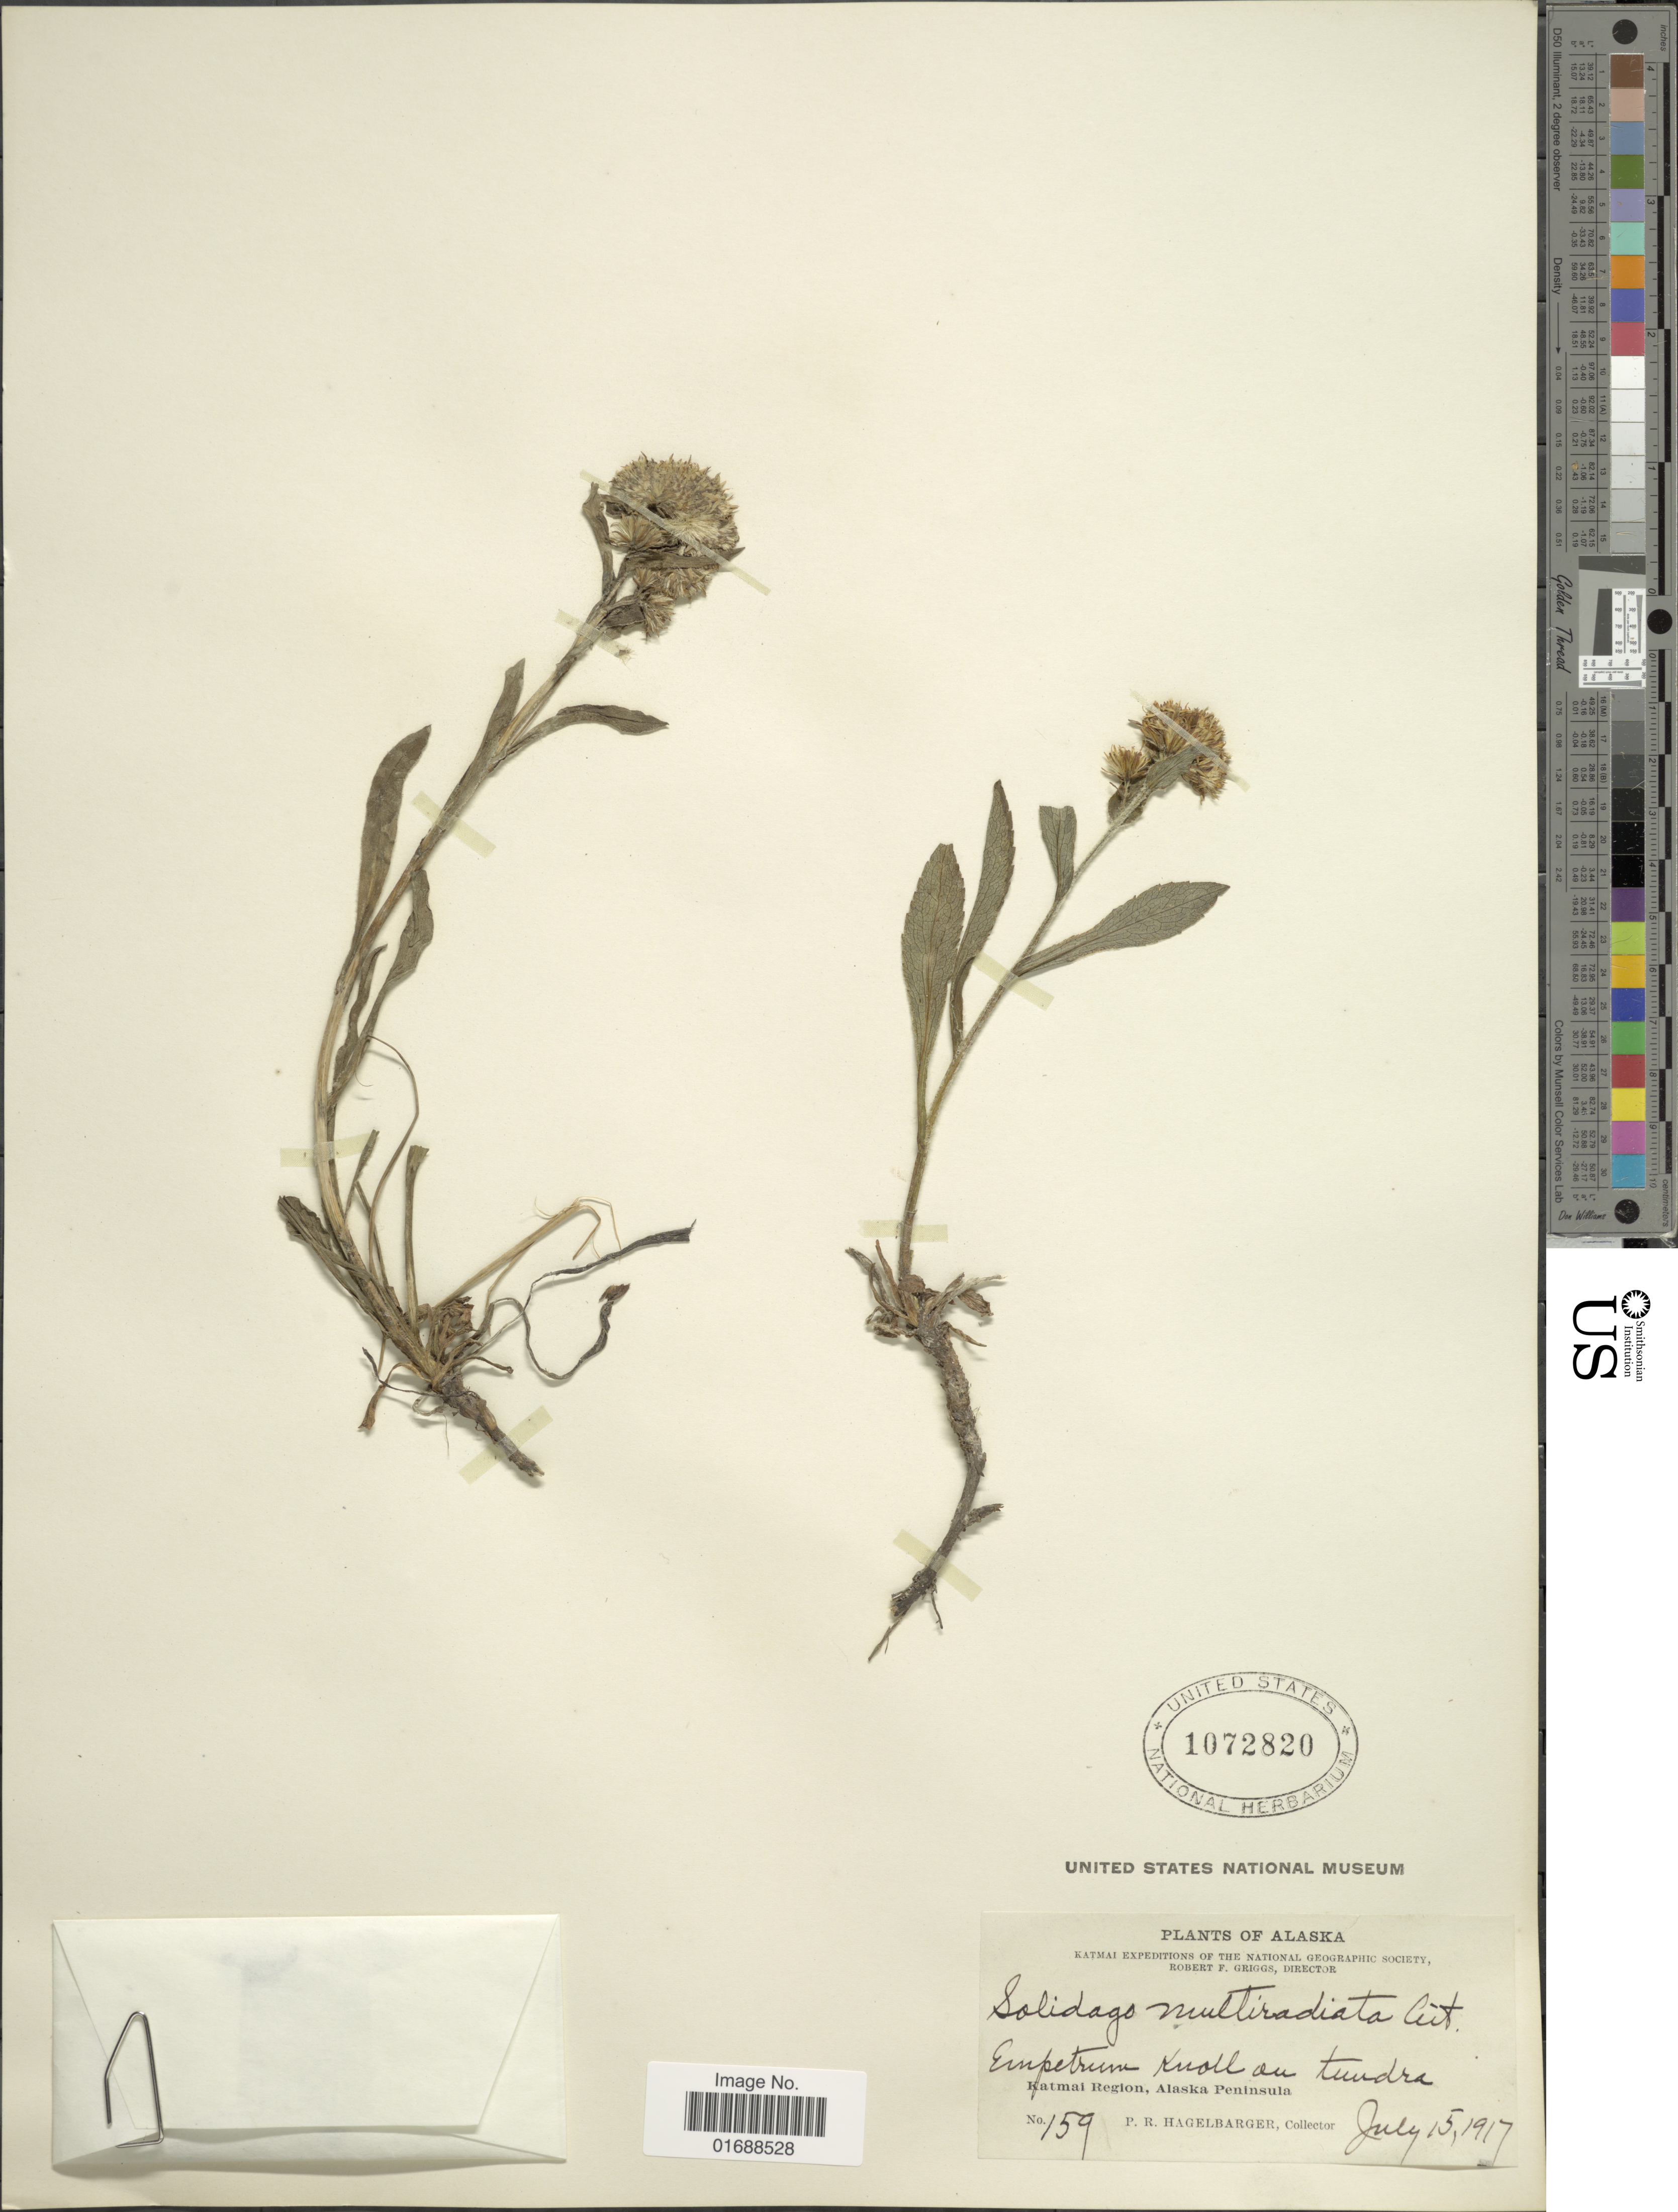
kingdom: Plantae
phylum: Tracheophyta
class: Magnoliopsida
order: Asterales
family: Asteraceae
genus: Solidago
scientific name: Solidago multiradiata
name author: Aiton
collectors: P. Hagelbarger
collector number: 159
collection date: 1917-07-15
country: United States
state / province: Alaska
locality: Empetrum Knoll on tundra, Katmai Region, Alaska Peninsula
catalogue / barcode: US 1072820